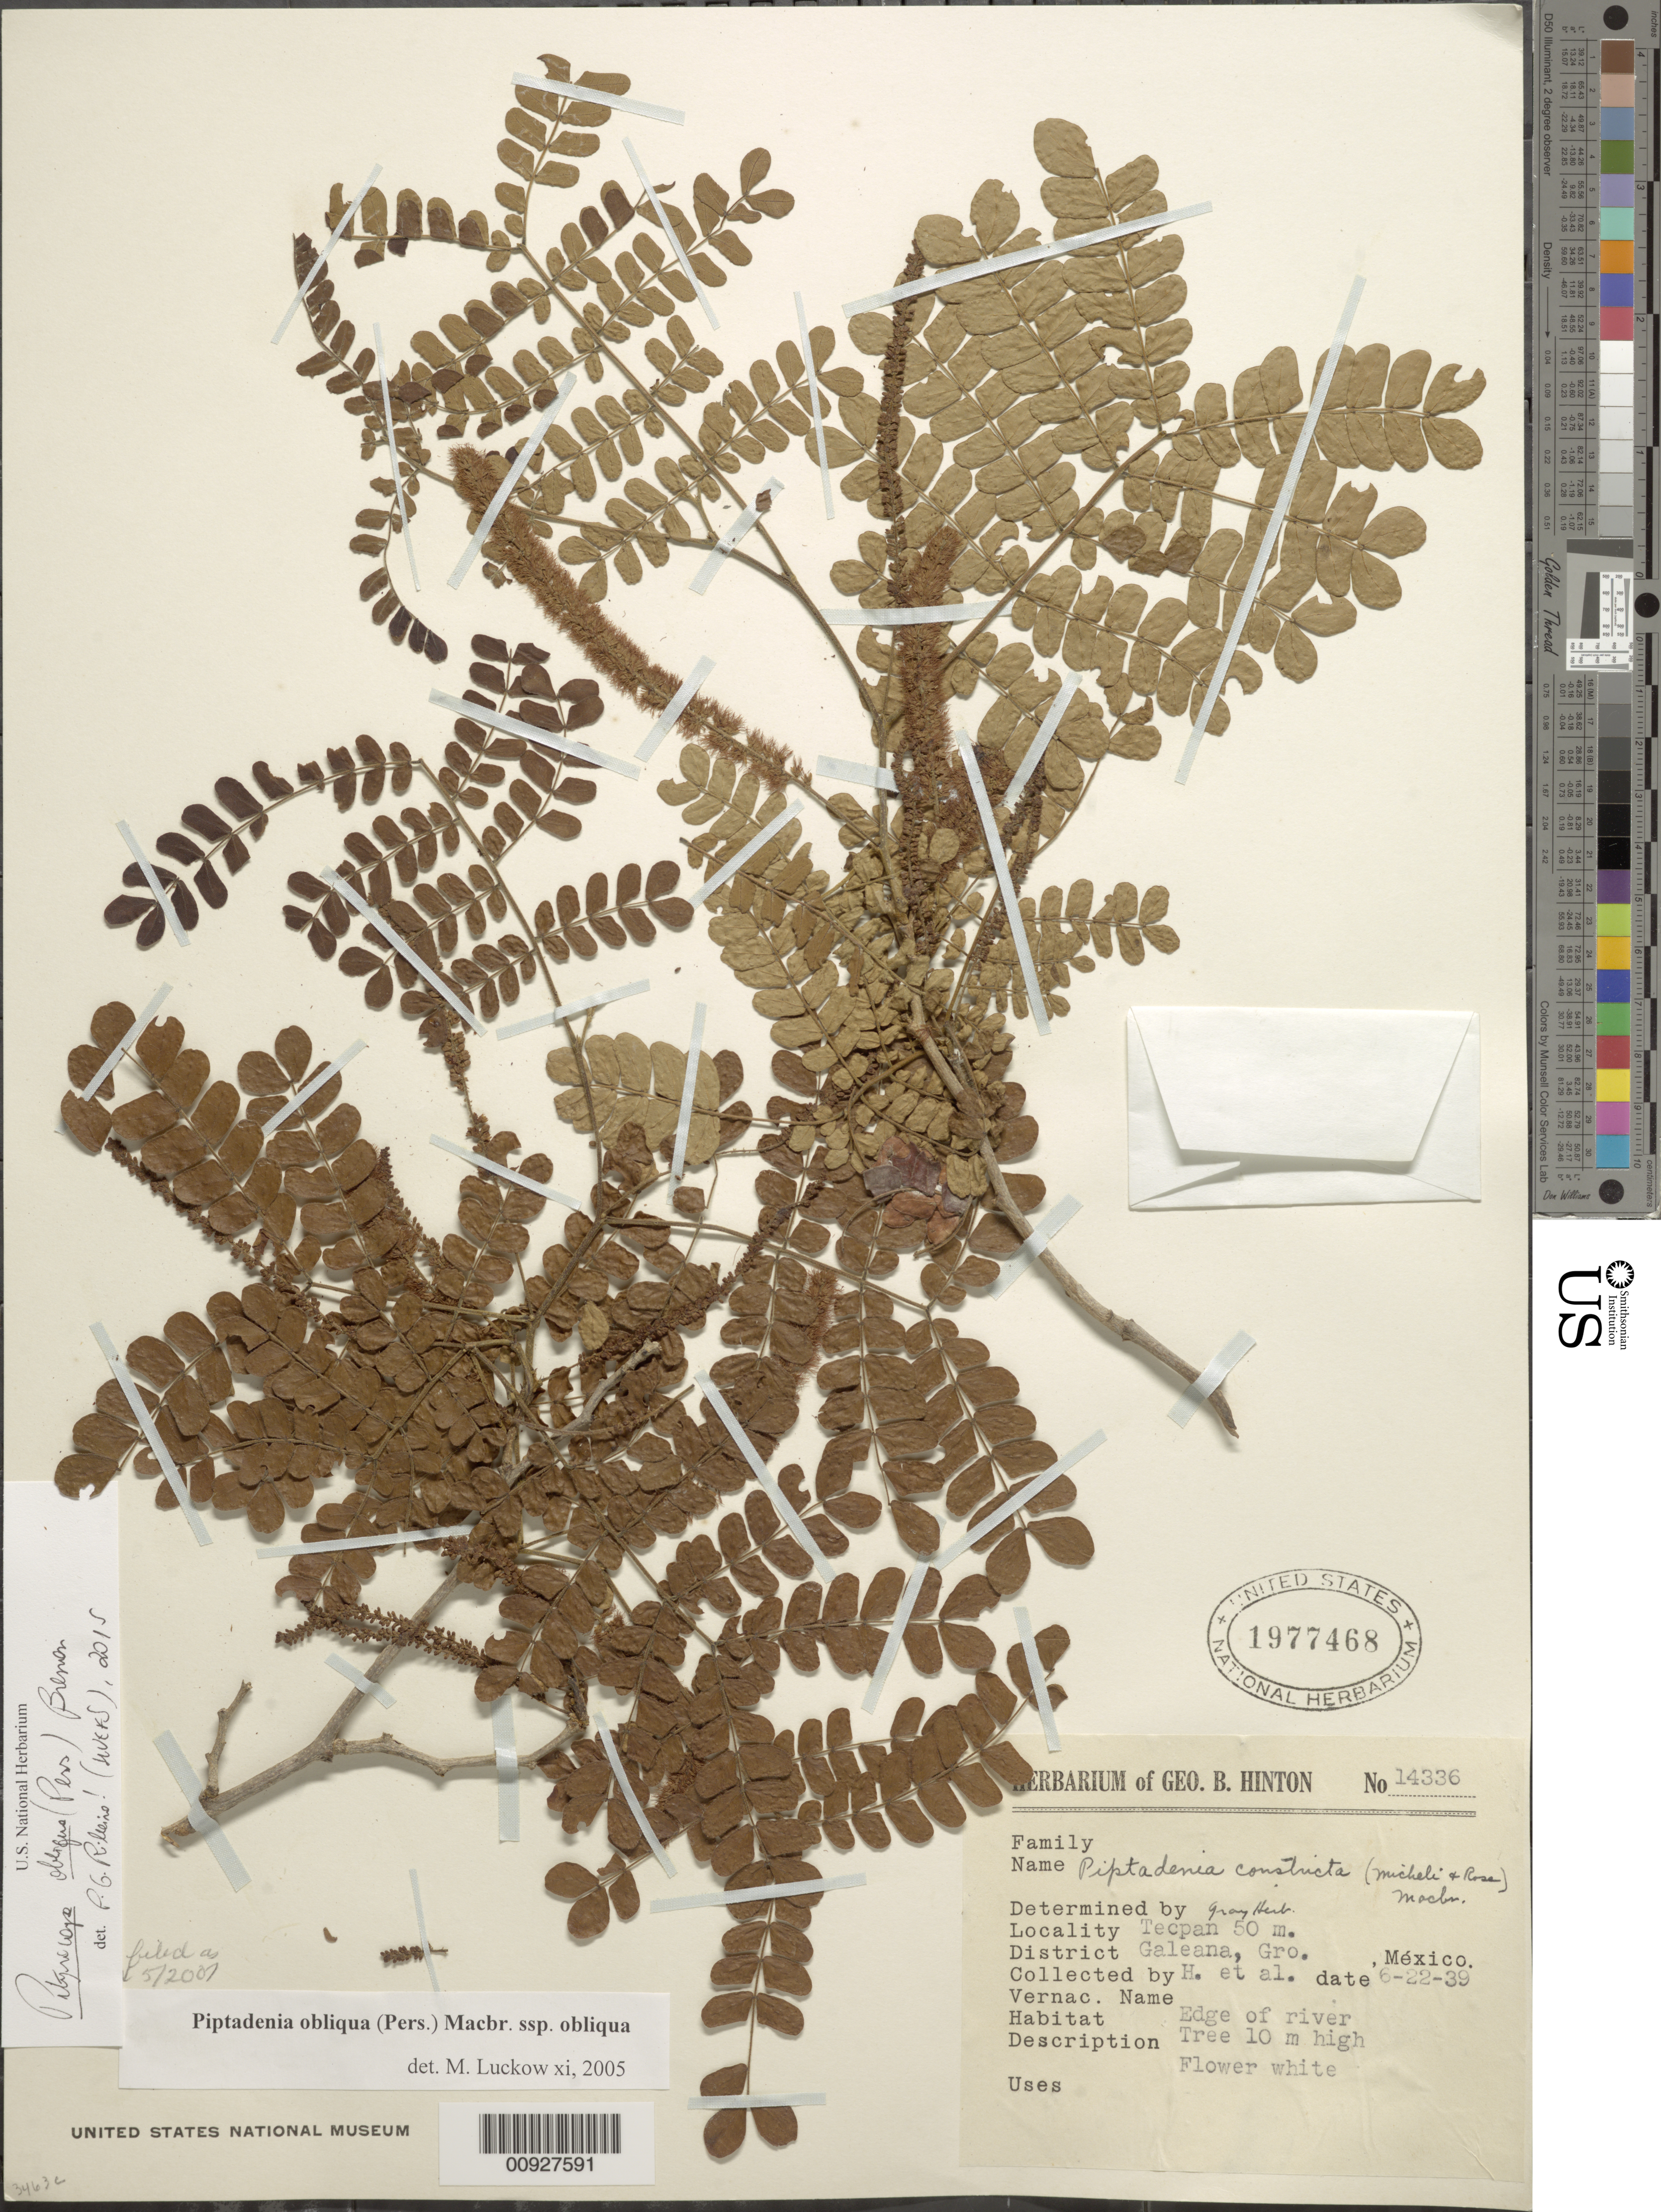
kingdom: Plantae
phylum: Tracheophyta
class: Magnoliopsida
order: Fabales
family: Fabaceae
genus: Pityrocarpa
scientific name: Pityrocarpa obliqua subsp. obliqua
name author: (Pers.) Brenan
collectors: G. B. Hinton & et al.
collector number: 14336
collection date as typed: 22 Jun 1939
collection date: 1939-06-22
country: Mexico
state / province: Guerrero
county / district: Galeana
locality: Tecpan, District Galeana, Guerrero.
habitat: Edge of river.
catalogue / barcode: US 1977468